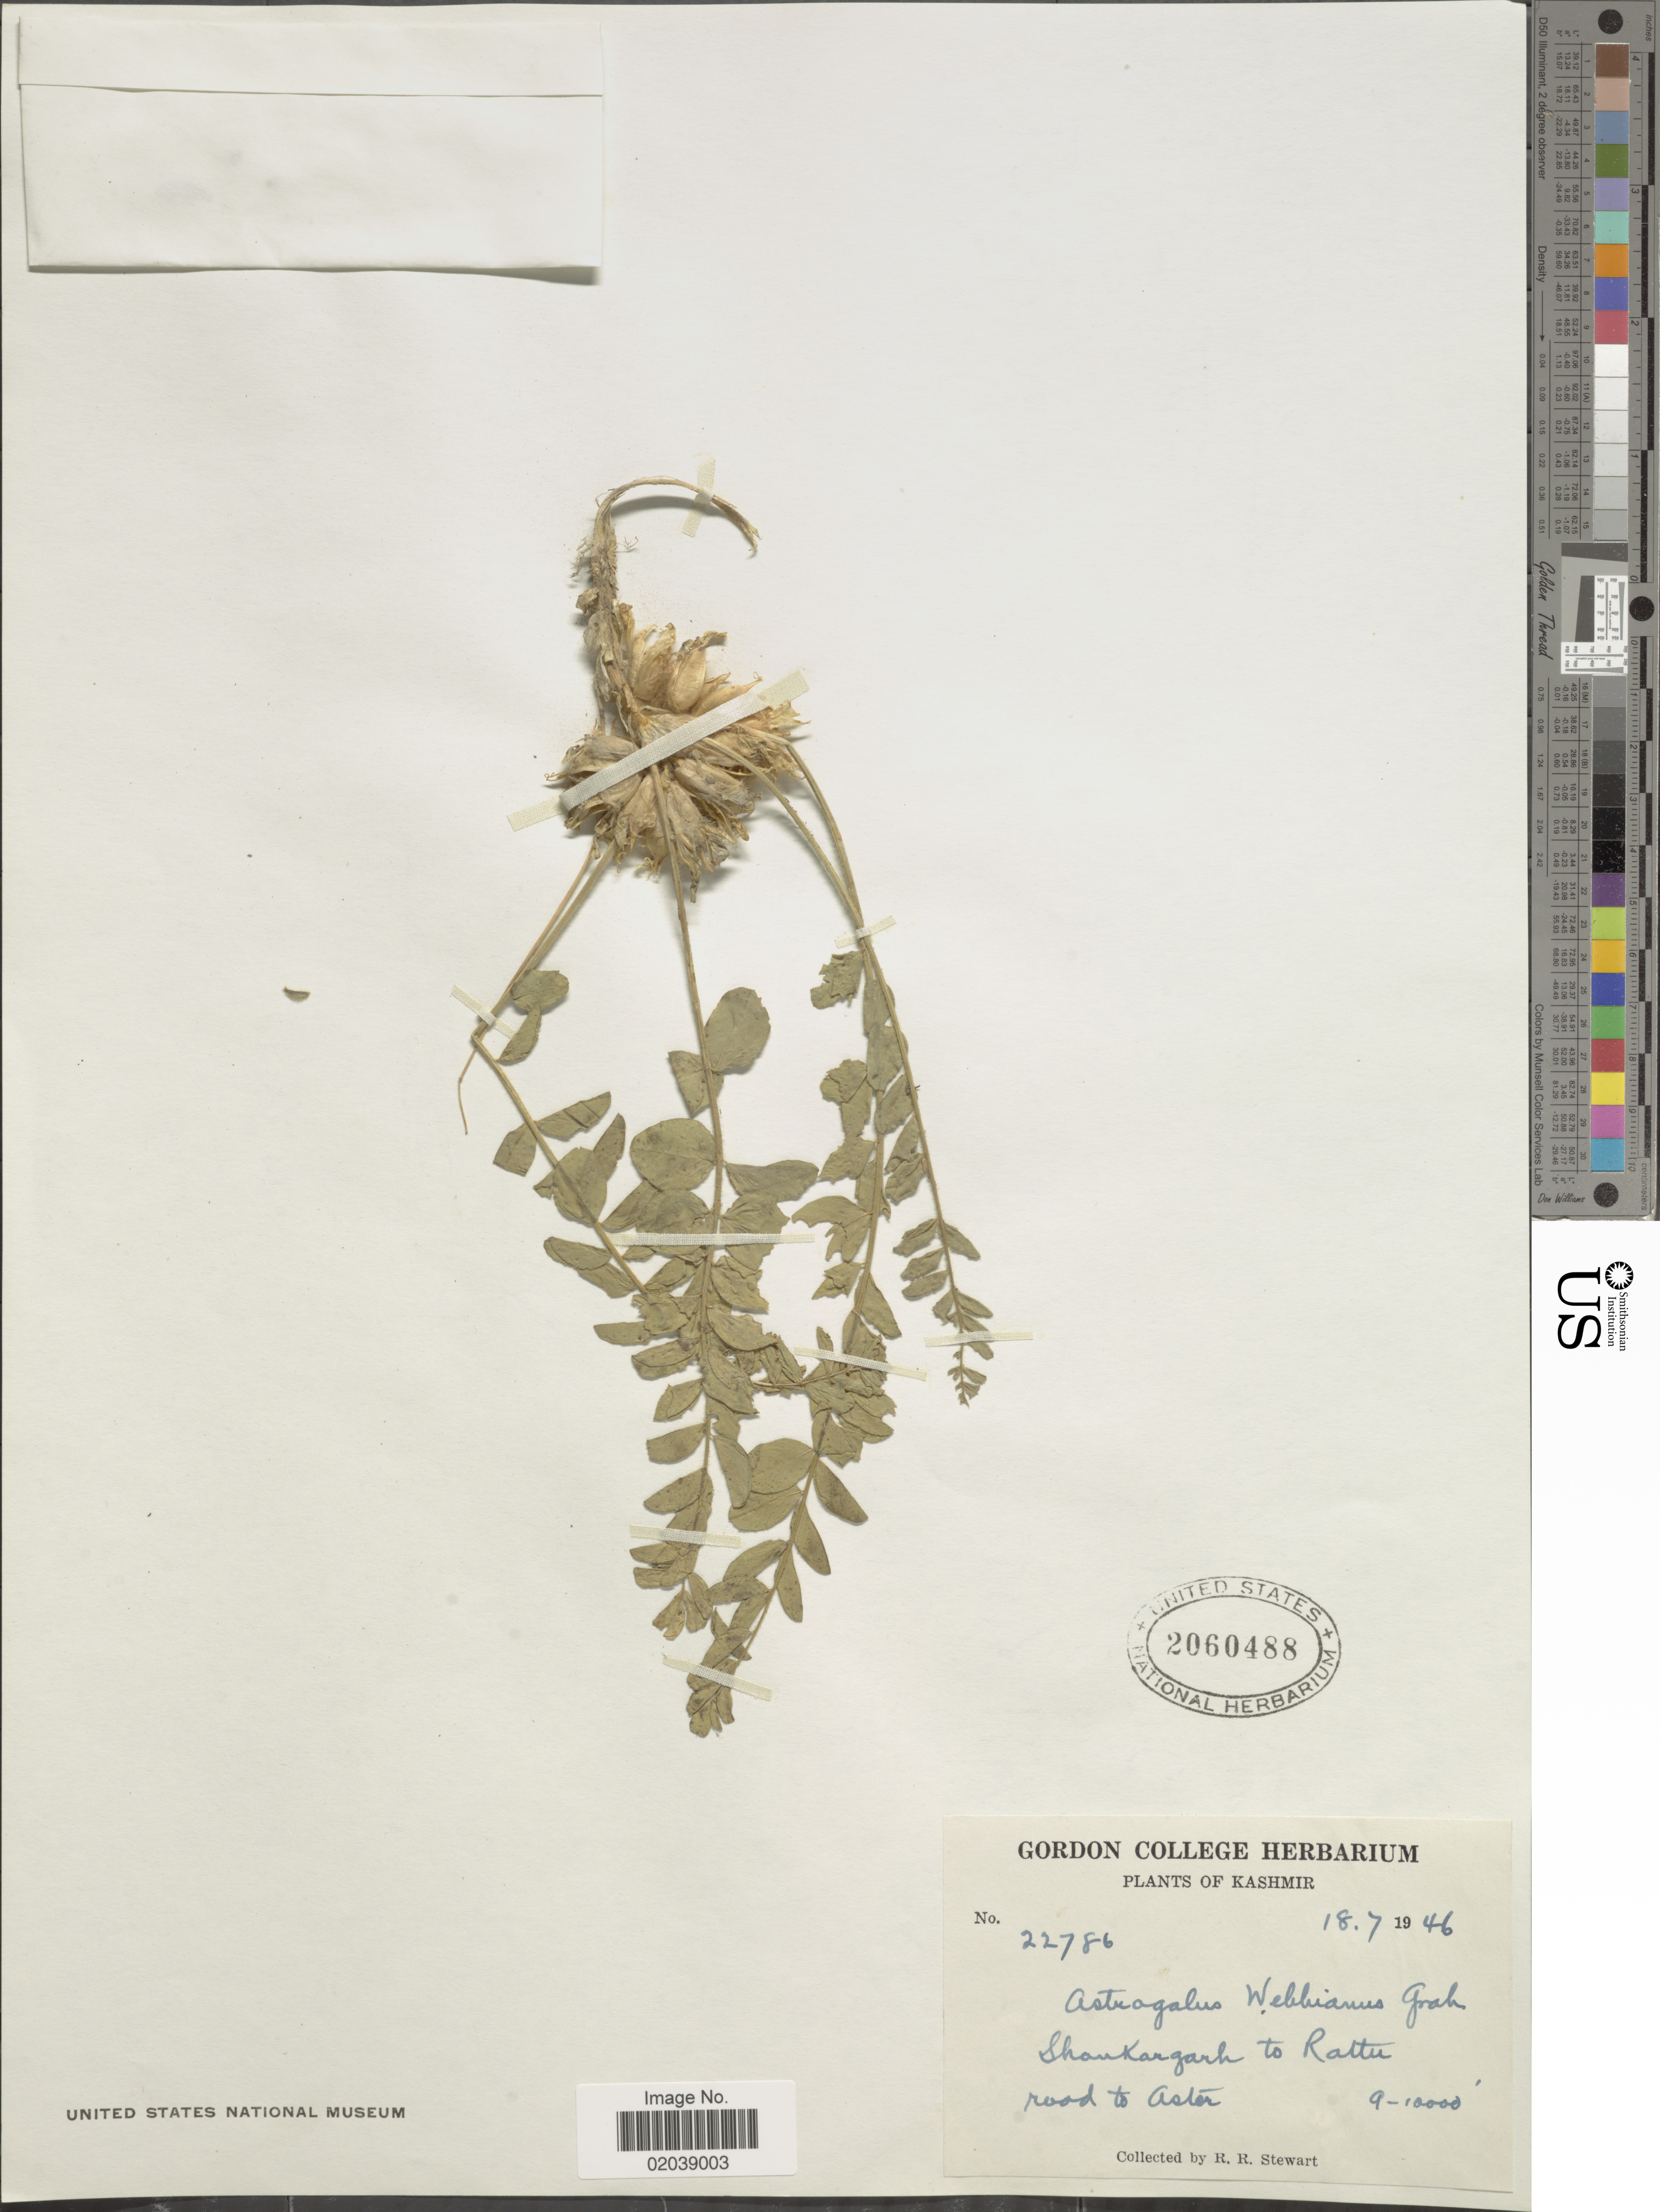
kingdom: Plantae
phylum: Tracheophyta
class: Magnoliopsida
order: Fabales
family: Fabaceae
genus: Astragalus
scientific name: Astragalus webbianus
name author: Willd.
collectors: R. R. Stewart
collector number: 22786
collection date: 1946-07-18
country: Pakistan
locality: Kashmir, Shankargarh to Rattu, road to Astor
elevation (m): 2743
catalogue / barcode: US 2060488